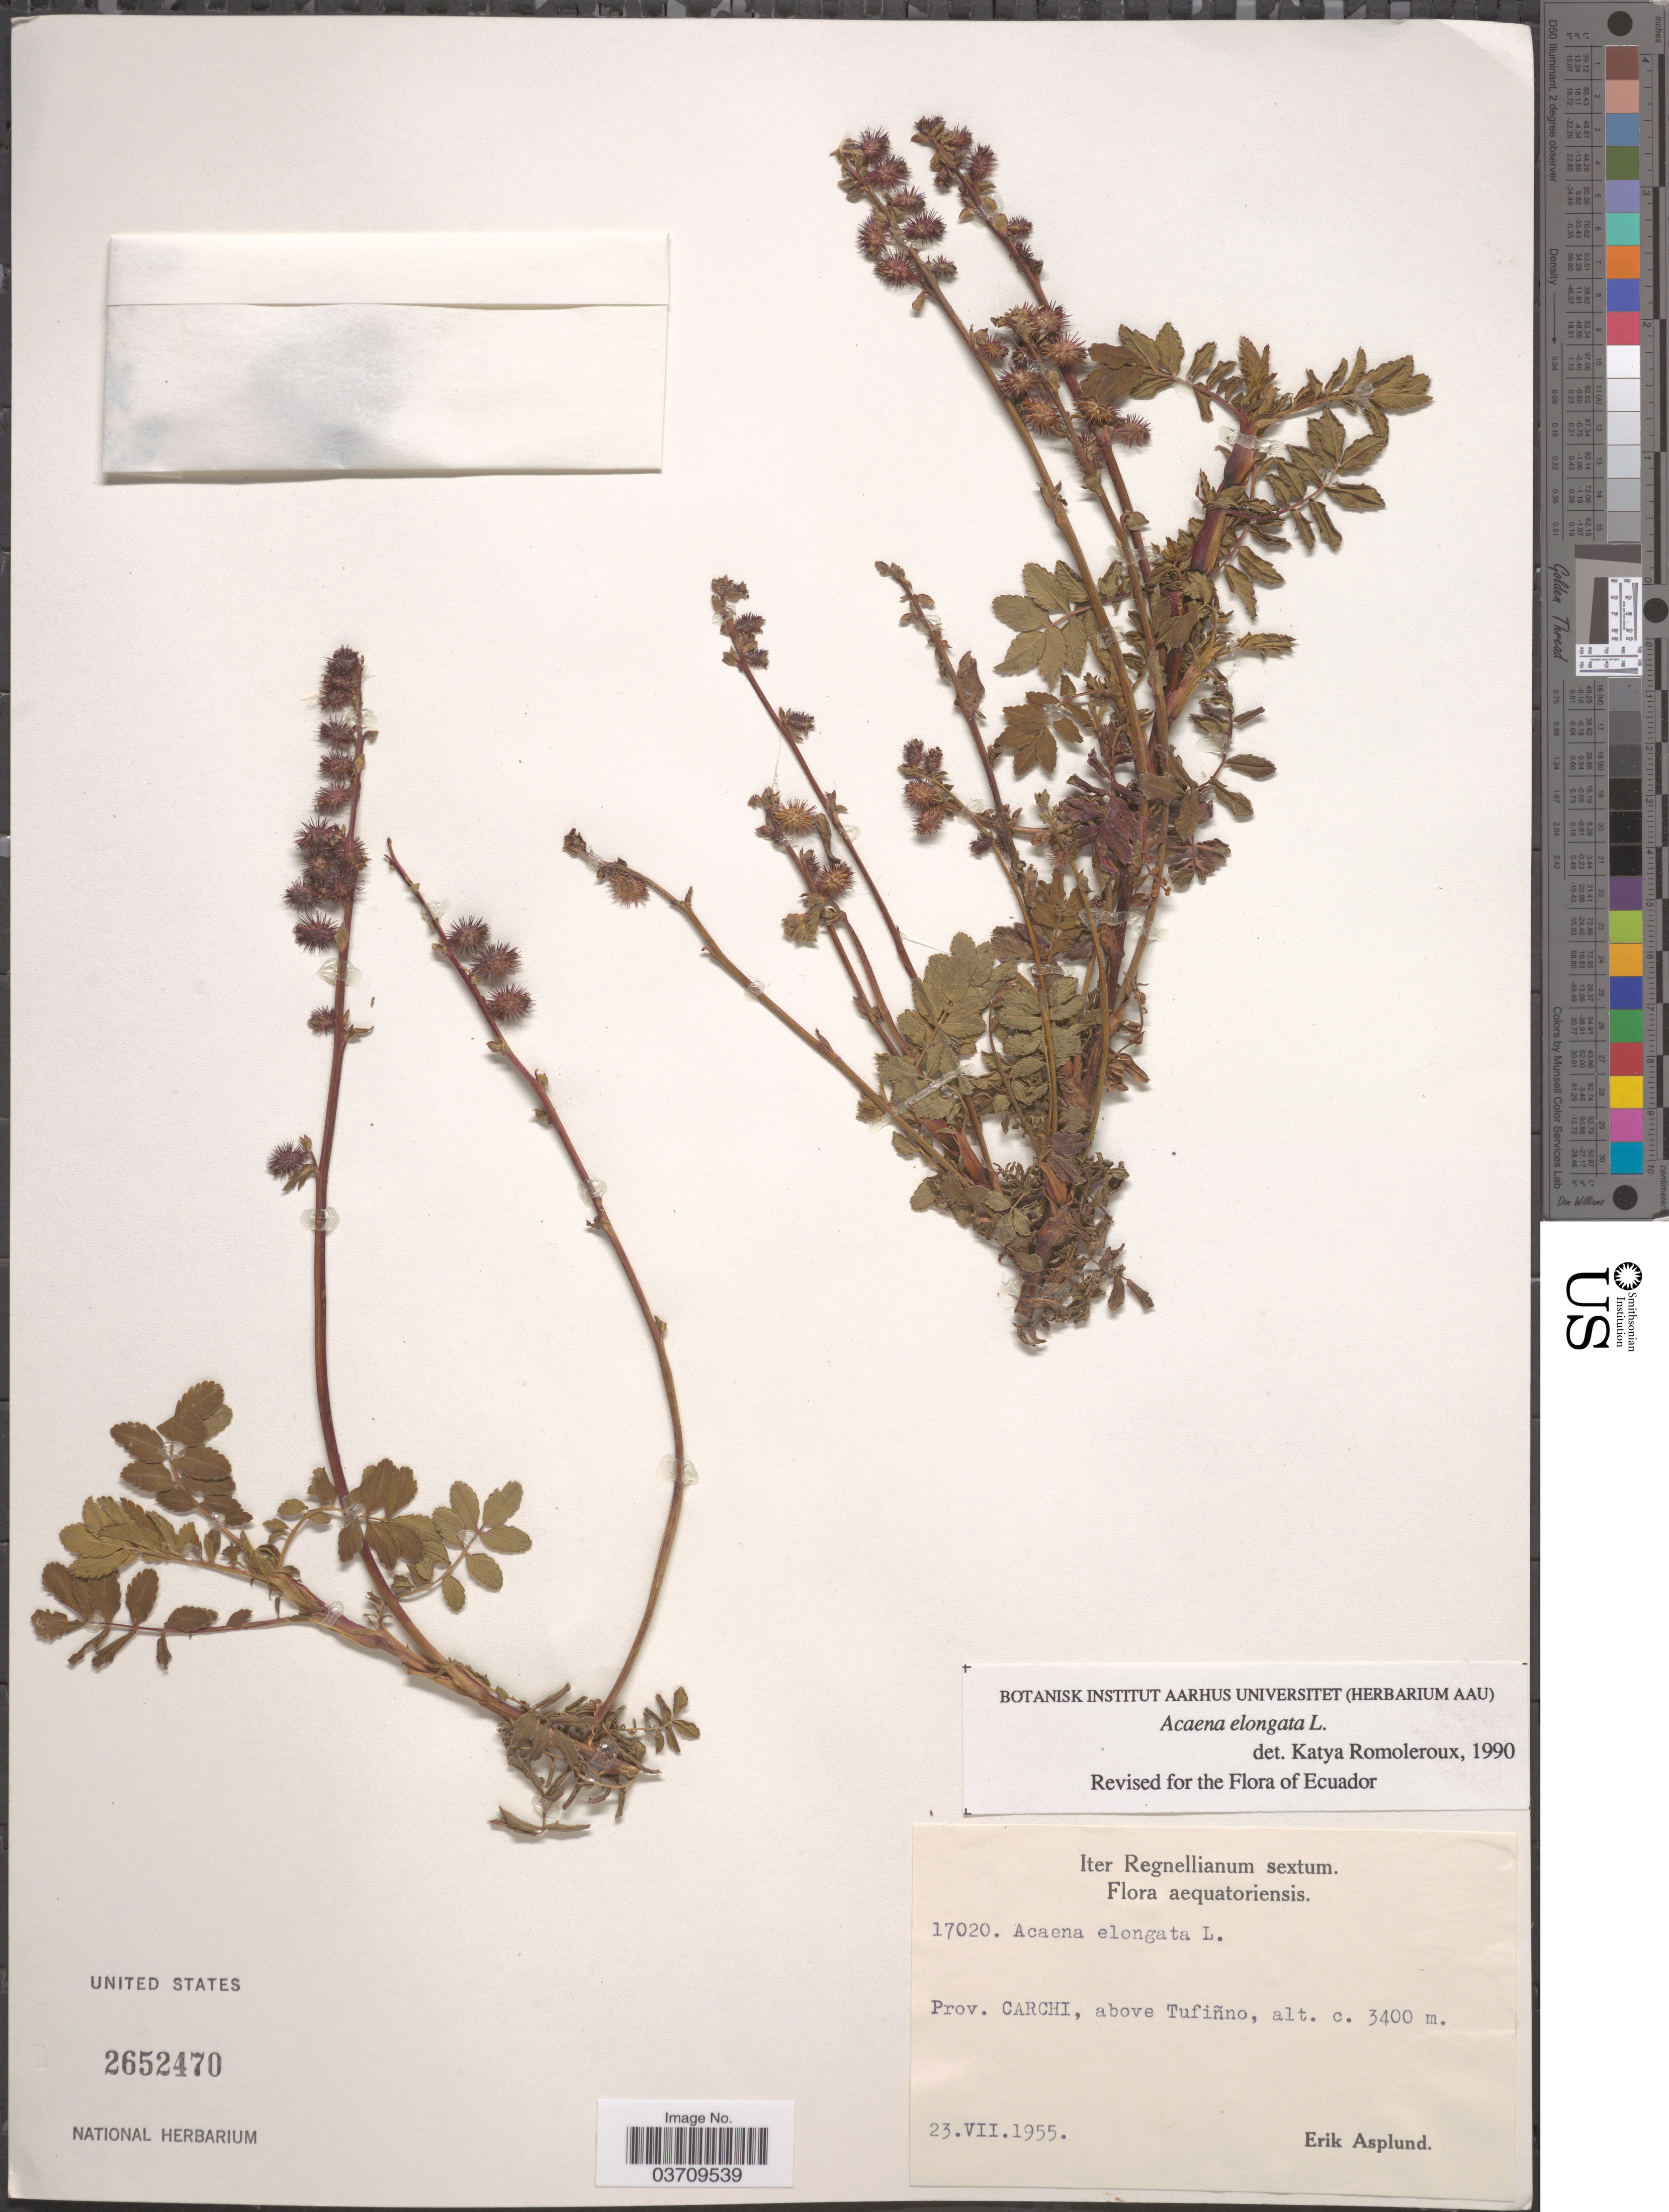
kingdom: Plantae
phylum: Tracheophyta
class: Magnoliopsida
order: Rosales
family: Rosaceae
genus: Acaena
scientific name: Acaena elongata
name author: L.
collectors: E. Asplund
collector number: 17020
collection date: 1955-07-23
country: Ecuador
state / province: Carchi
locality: Above Tufiñno.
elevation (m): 3400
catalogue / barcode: US 2652470